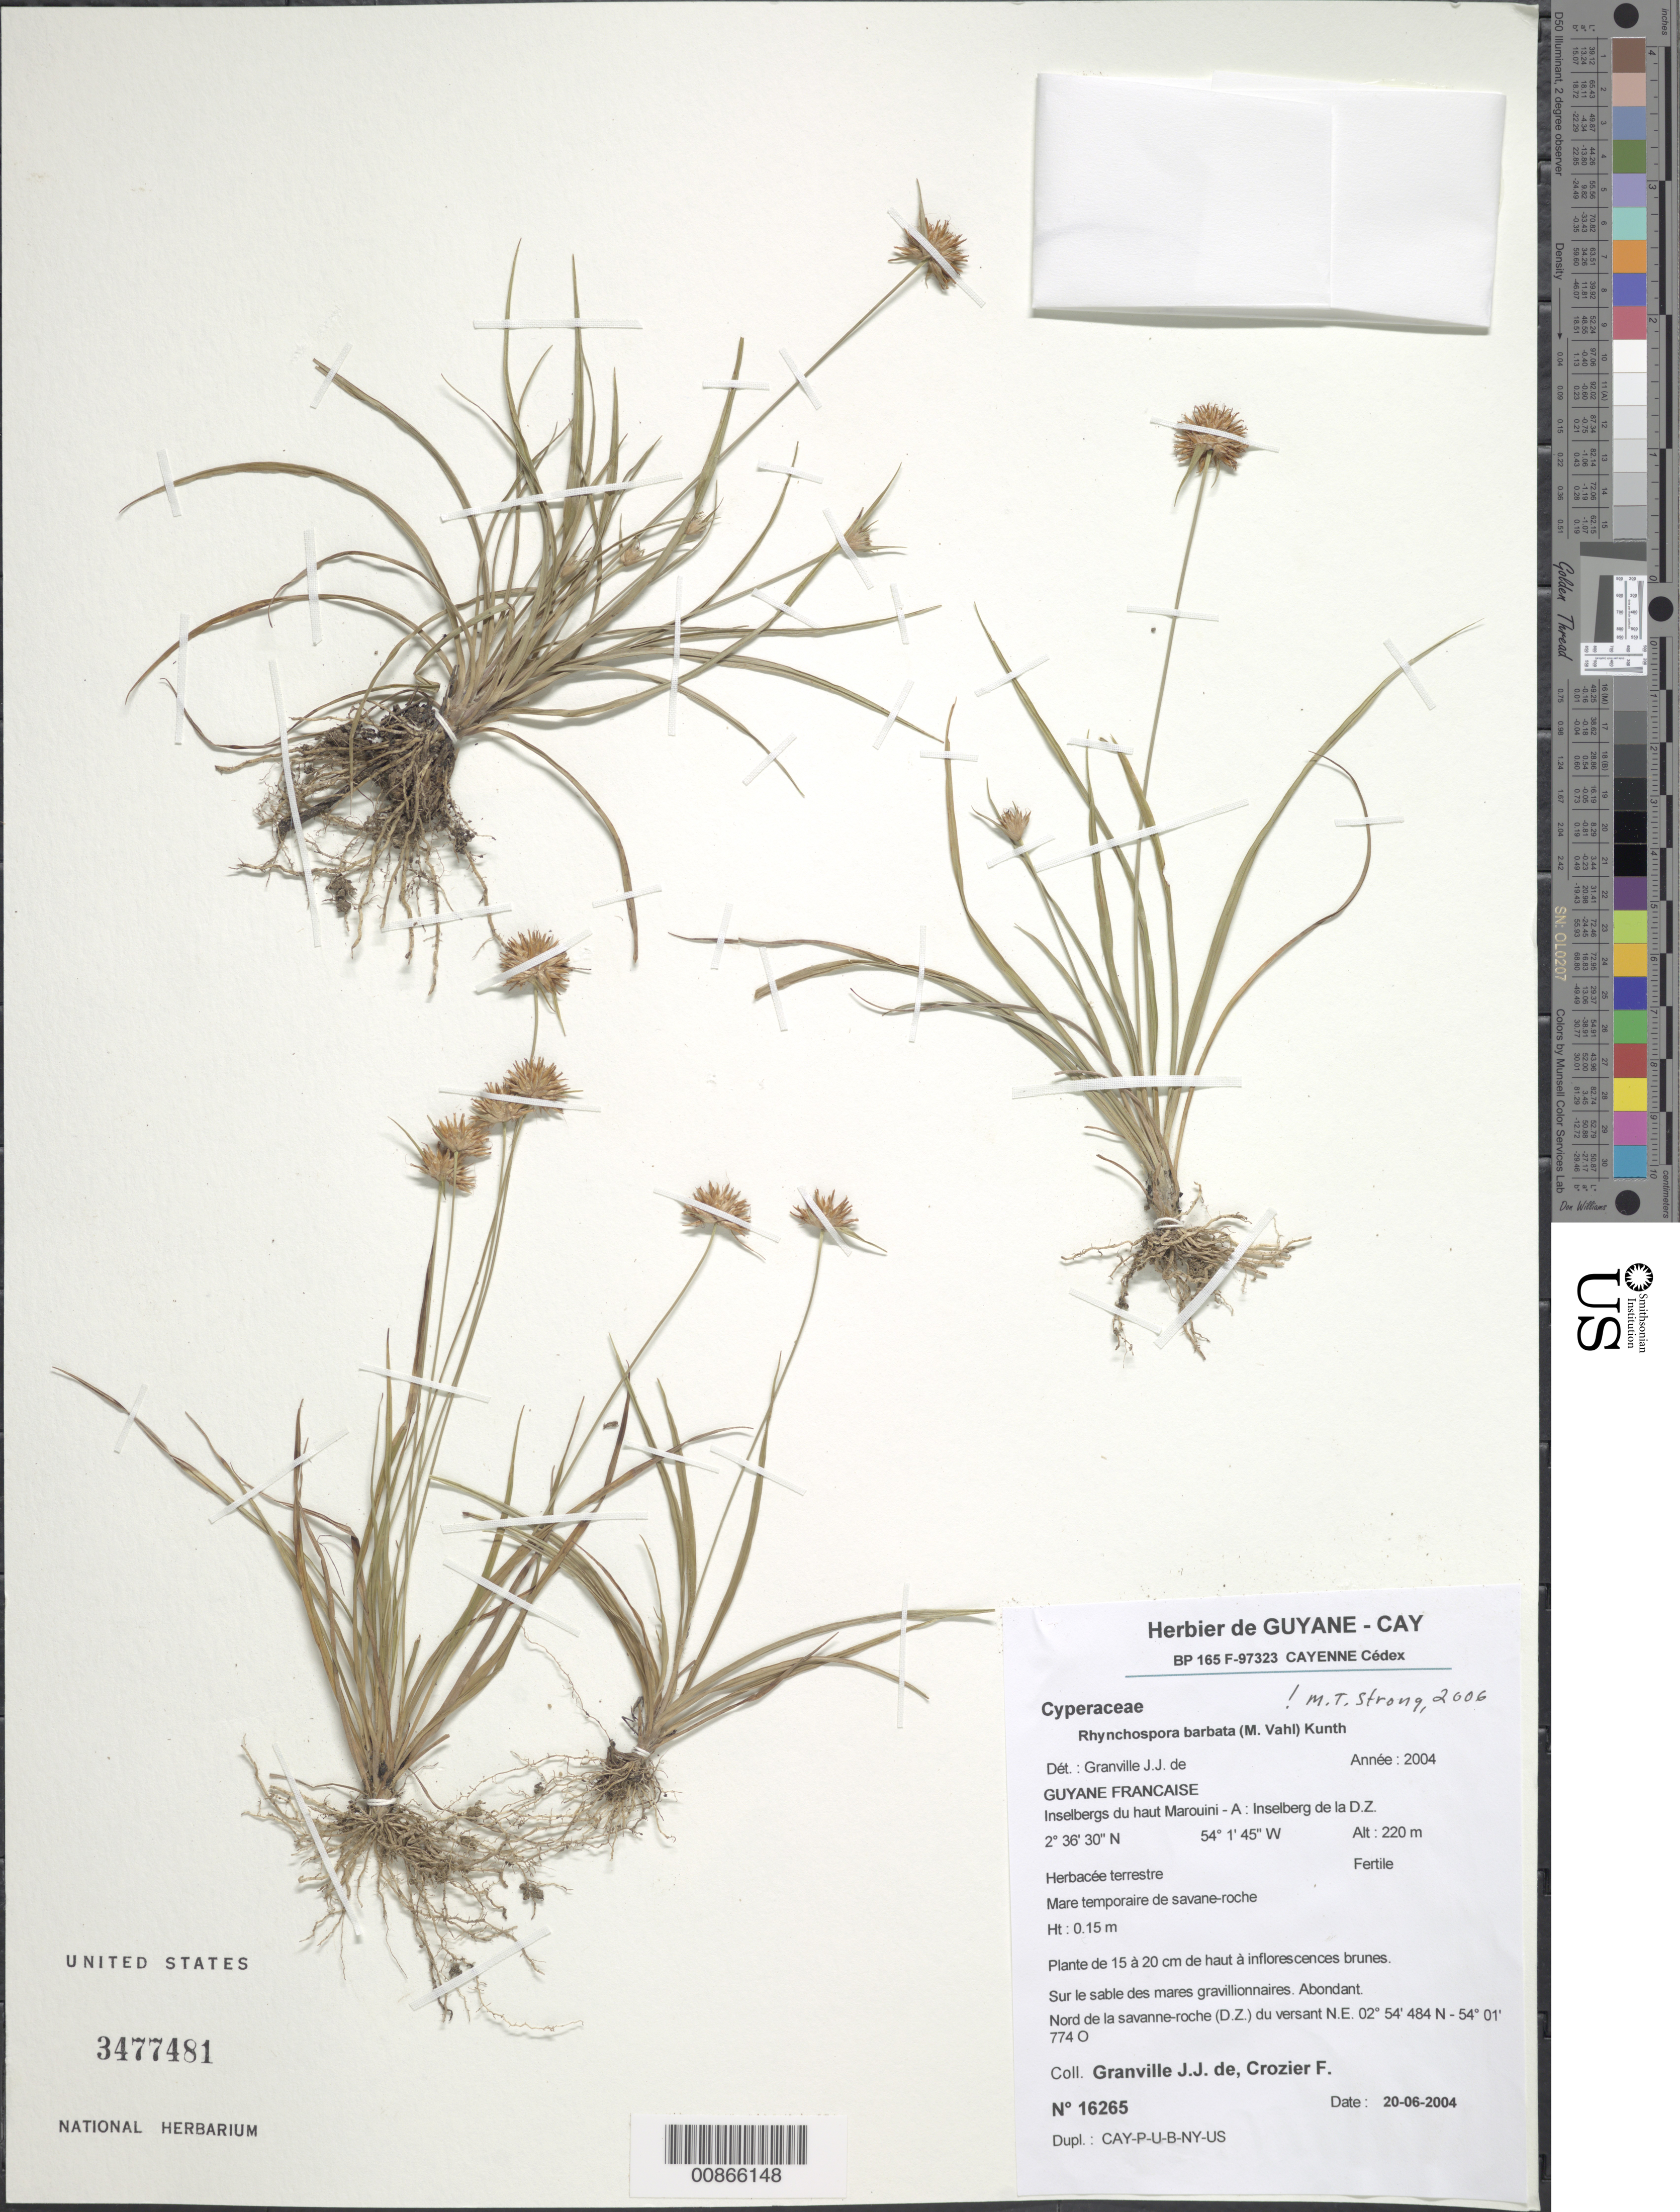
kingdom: Plantae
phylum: Tracheophyta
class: Liliopsida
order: Poales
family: Cyperaceae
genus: Rhynchospora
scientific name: Rhynchospora barbata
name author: (Vahl) Kunth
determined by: Alves, K.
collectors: J.-J. de Granville & F. Crozier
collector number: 16265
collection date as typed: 20-Jun-04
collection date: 2004-06-20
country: French Guiana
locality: Haut Marouini-A; Inselberg de la D.Z.; Nord de la savanne-roche (D.Z.) du versant NE 2º54'484"N - 54º1'774"O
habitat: Mare temporaire de savane-roche, sur le sable des mares gravillionnaires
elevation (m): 220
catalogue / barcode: US 3477481